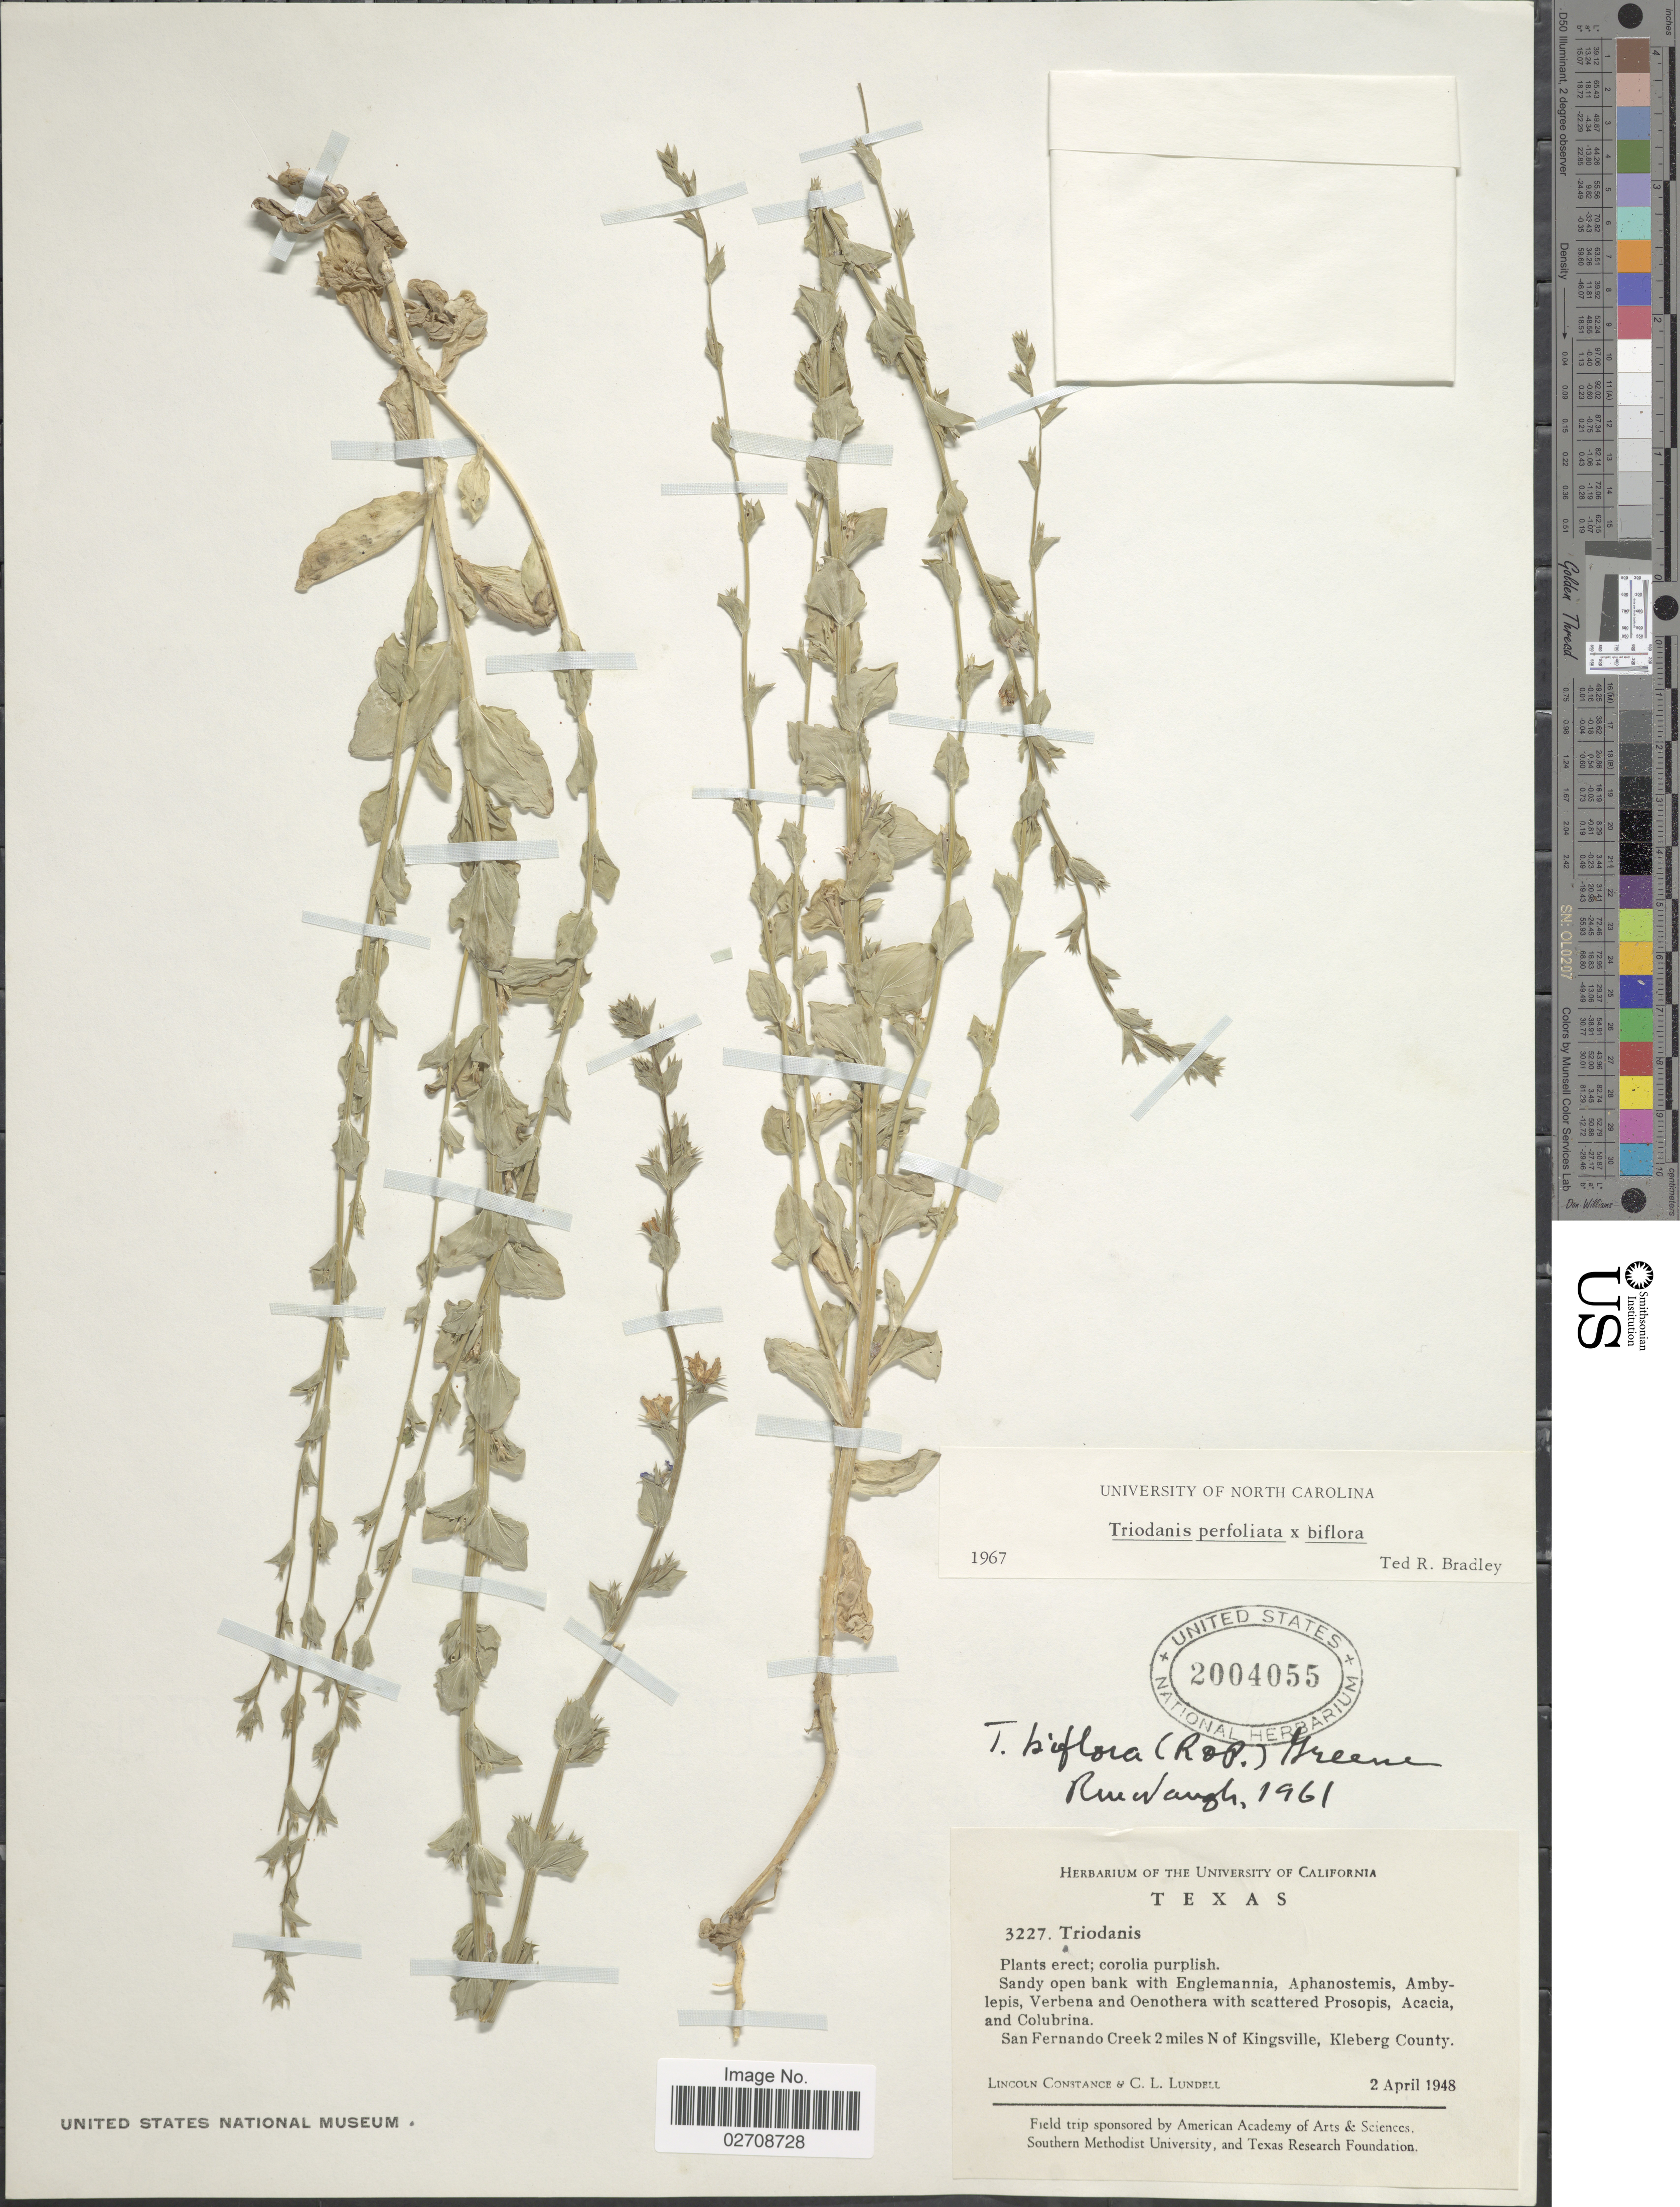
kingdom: Plantae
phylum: Tracheophyta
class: Magnoliopsida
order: Asterales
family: Campanulaceae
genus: Triodanis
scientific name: Triodanis biflora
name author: (Ruiz & Pav.) Greene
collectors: L. Constance & C. L. Lundell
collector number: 3227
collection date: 1948-04-02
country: United States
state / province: Texas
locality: Texas, San Fernando Creek 2 miles N of Kingsville, Kleberg County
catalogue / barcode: US 2004055